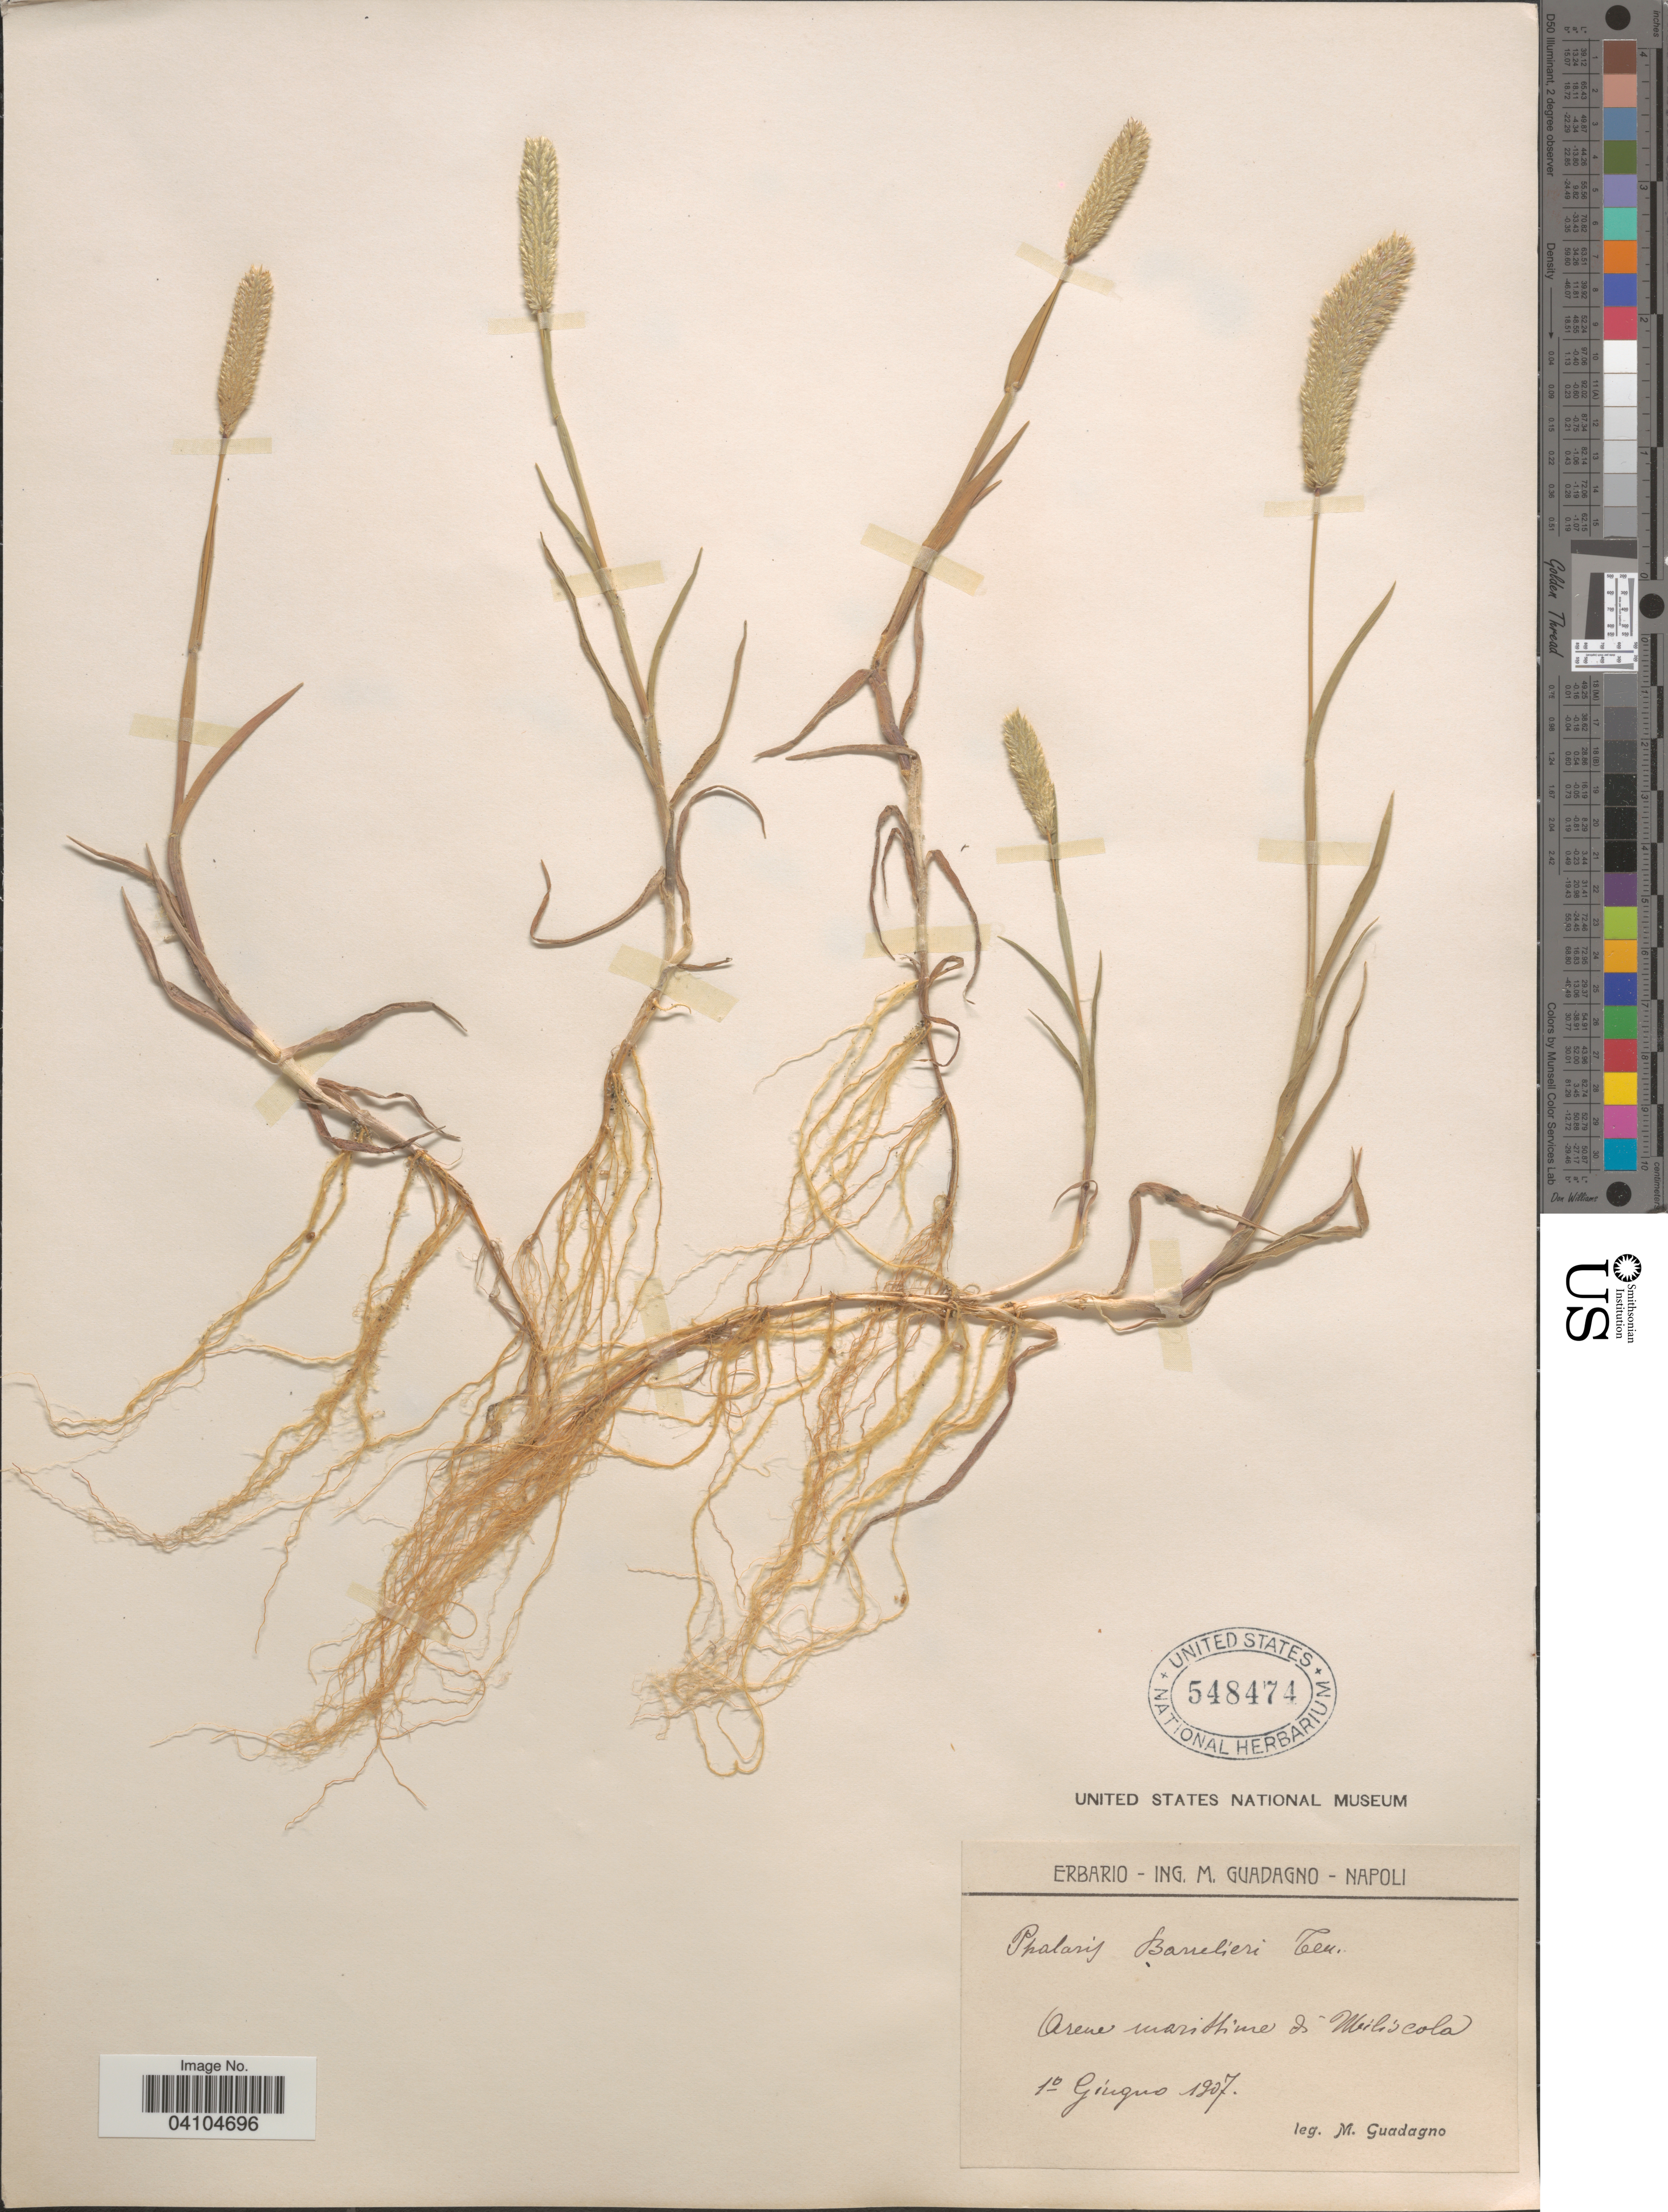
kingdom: Plantae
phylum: Tracheophyta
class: Liliopsida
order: Poales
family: Poaceae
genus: Rostraria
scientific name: Rostraria litorea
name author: (All.) Holub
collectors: M. Guadagno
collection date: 1907-06-01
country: Italy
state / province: Campania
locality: Orene marithime d'Miliscola.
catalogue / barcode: US 548474